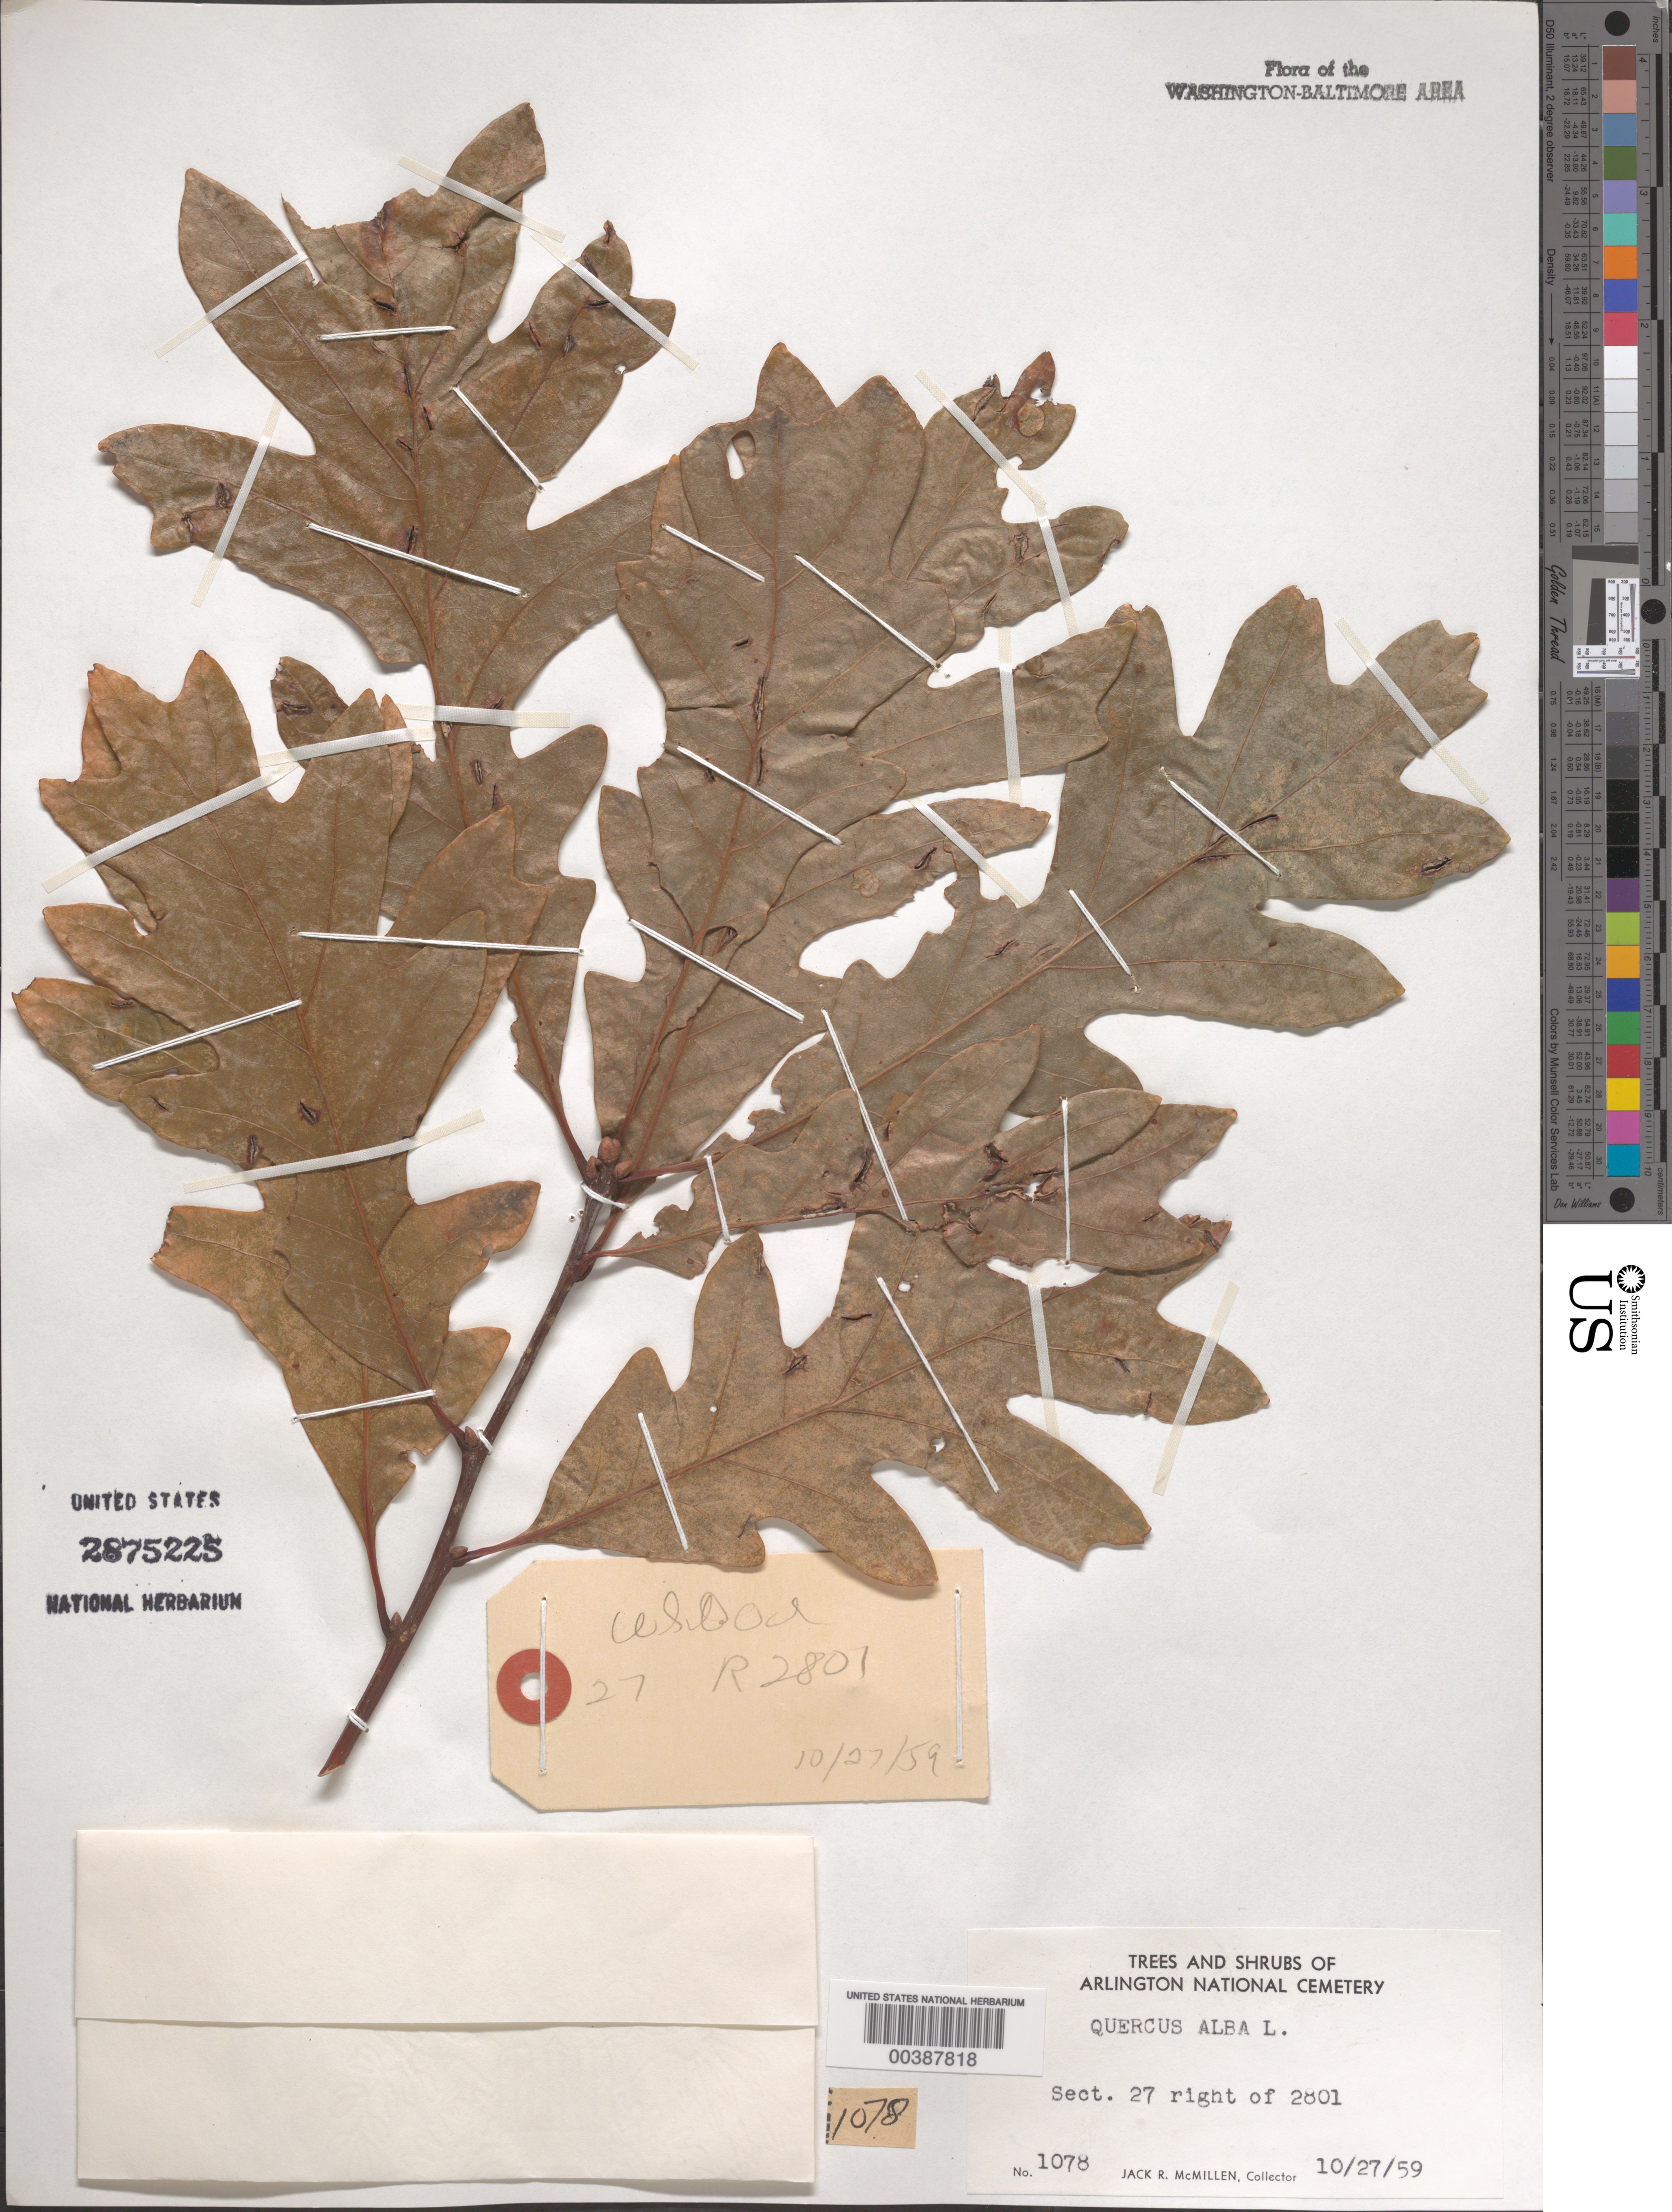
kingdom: Plantae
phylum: Tracheophyta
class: Magnoliopsida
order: Fagales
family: Fagaceae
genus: Quercus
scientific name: Quercus alba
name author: L.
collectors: J. McMillen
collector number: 1078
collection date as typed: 27 Oct 1959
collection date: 1959-10-27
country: United States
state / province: Virginia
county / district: Arlington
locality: Arlington National Cemetery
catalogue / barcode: US 2875225